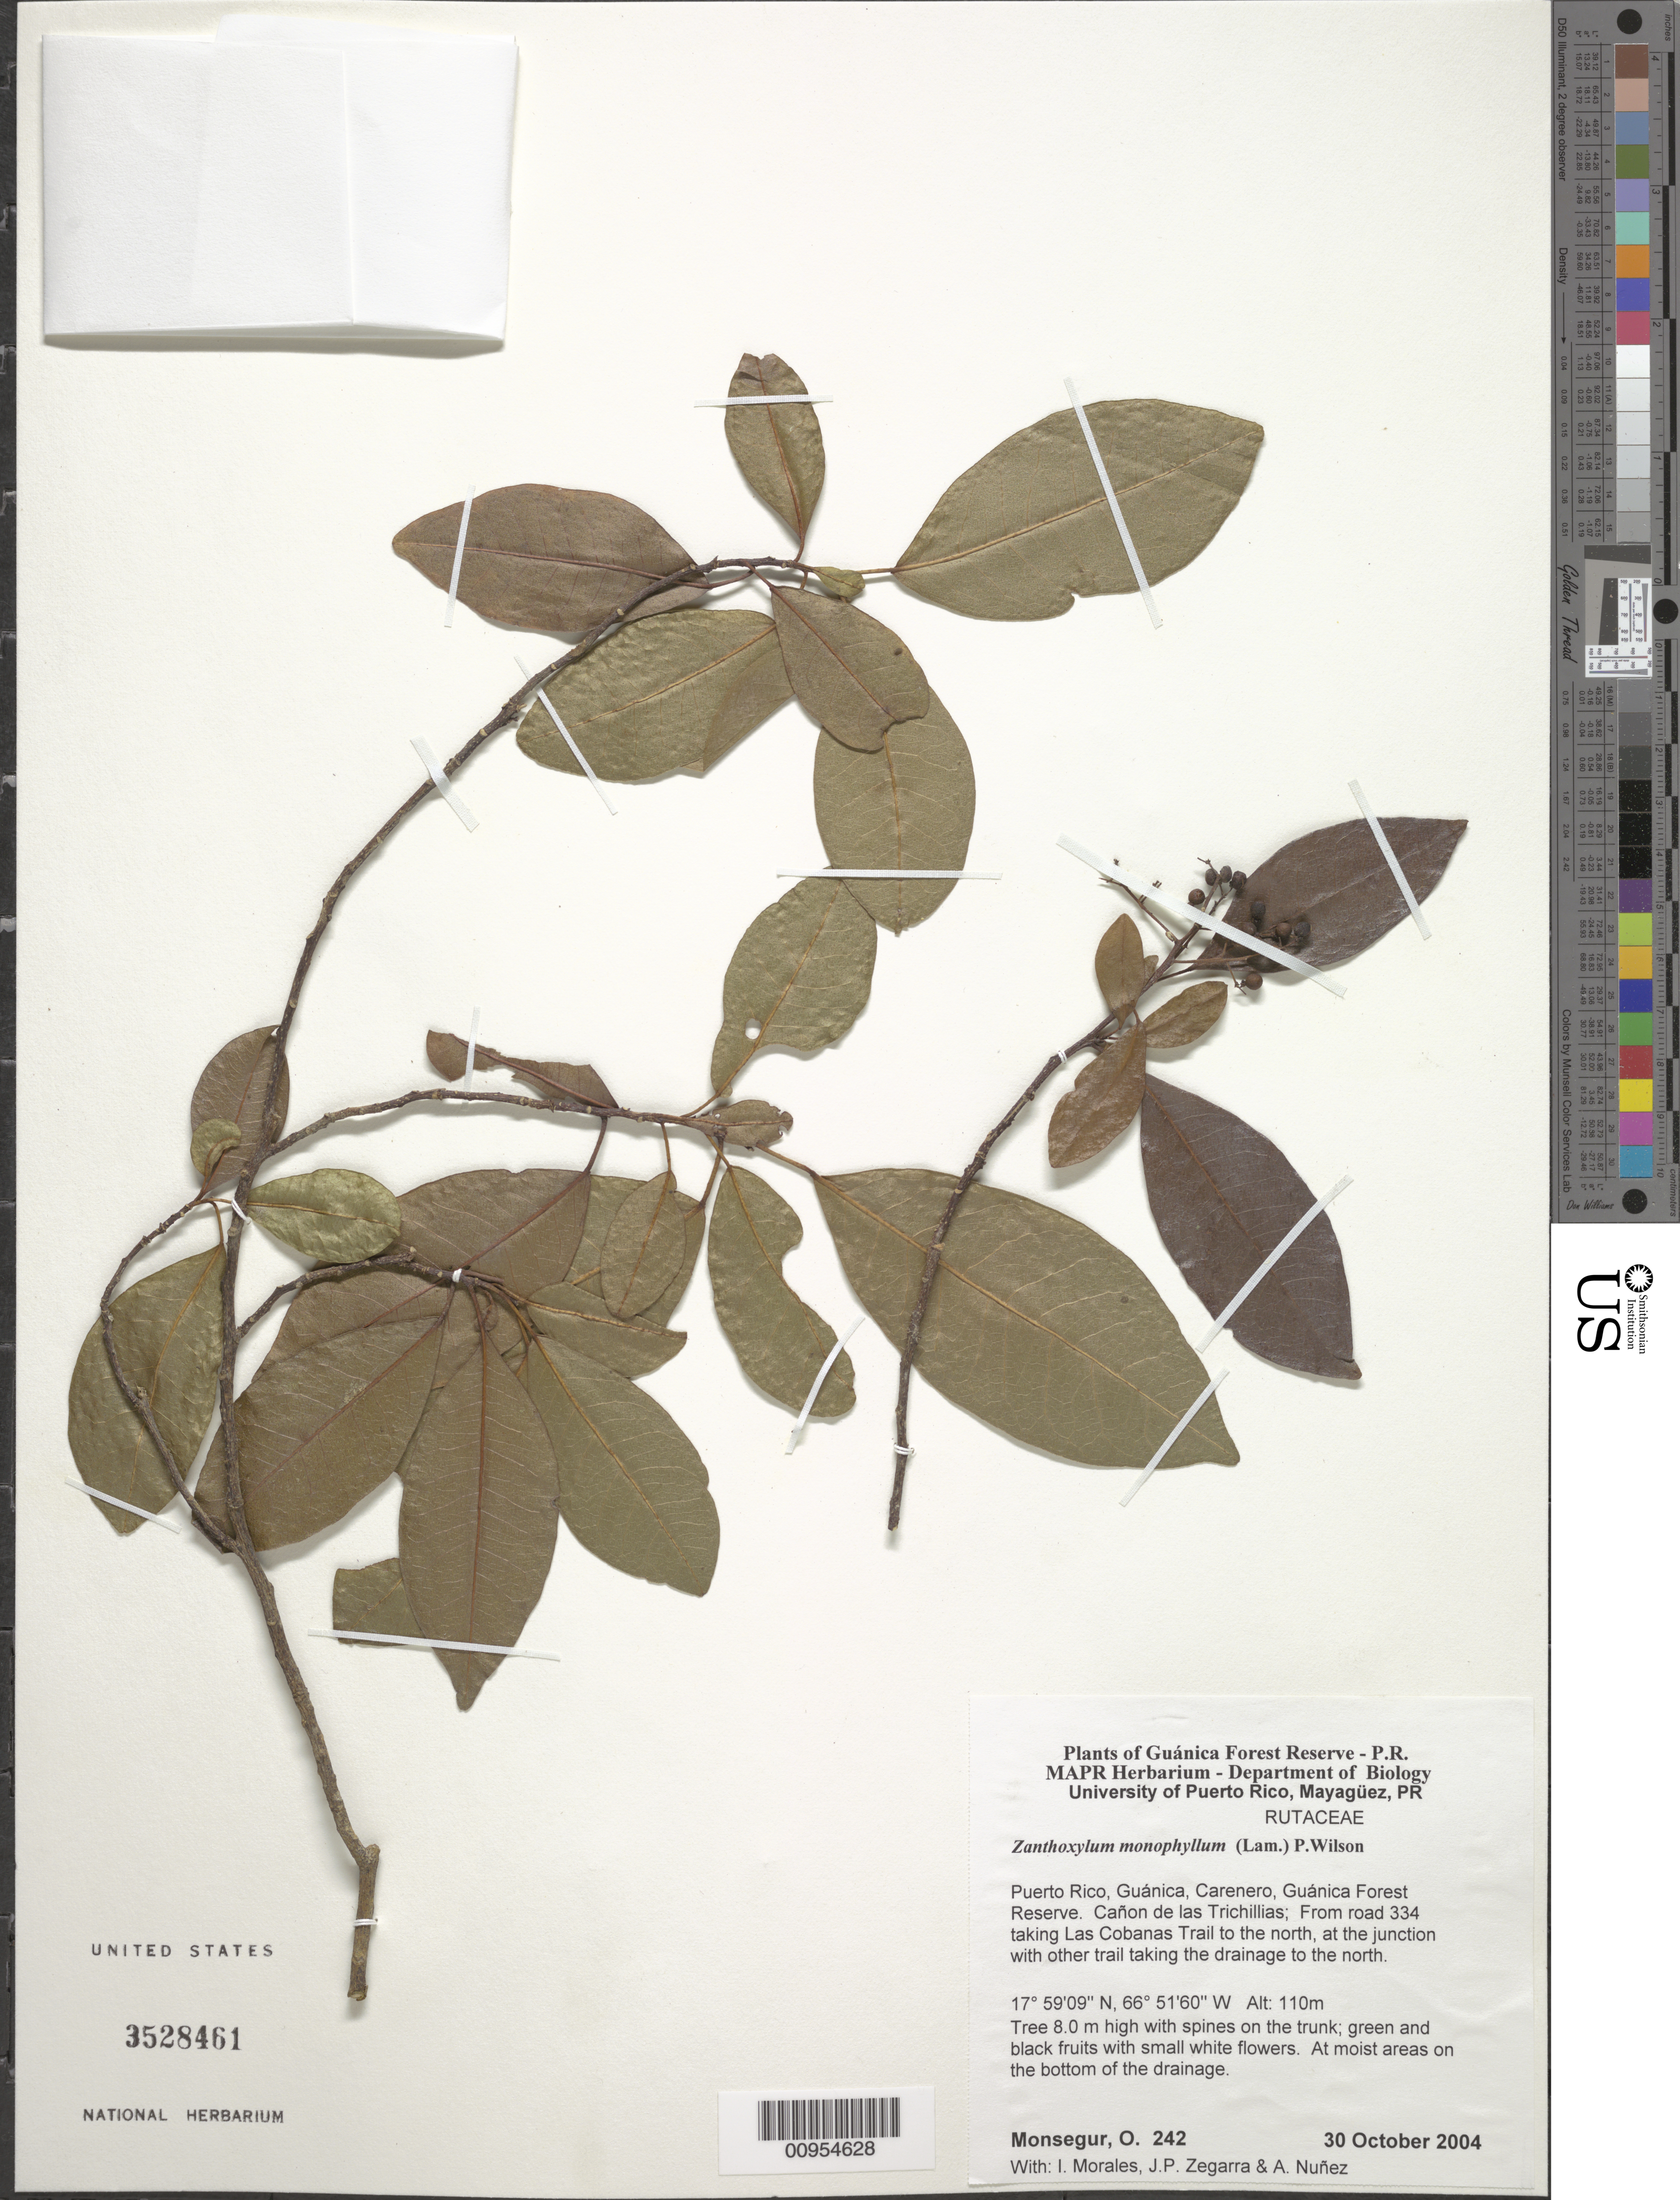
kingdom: Plantae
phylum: Tracheophyta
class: Magnoliopsida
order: Sapindales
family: Rutaceae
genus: Zanthoxylum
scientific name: Zanthoxylum monophyllum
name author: (Lam.) P. Wilson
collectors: O. Monsegur, I. Morales, J. Zegarra & A. Nuñez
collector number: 242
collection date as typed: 30 Oct 2004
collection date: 2004-10-30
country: Puerto Rico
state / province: Guánica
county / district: Carenero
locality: Guánica Forest Reserve. Cañon de las Trichillias; From road 334 taking Las Cobanas Trail to the north, at the junction with other trail taking the drainage to the north.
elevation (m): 110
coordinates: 17.5909, 66.51597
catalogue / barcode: US 3528461